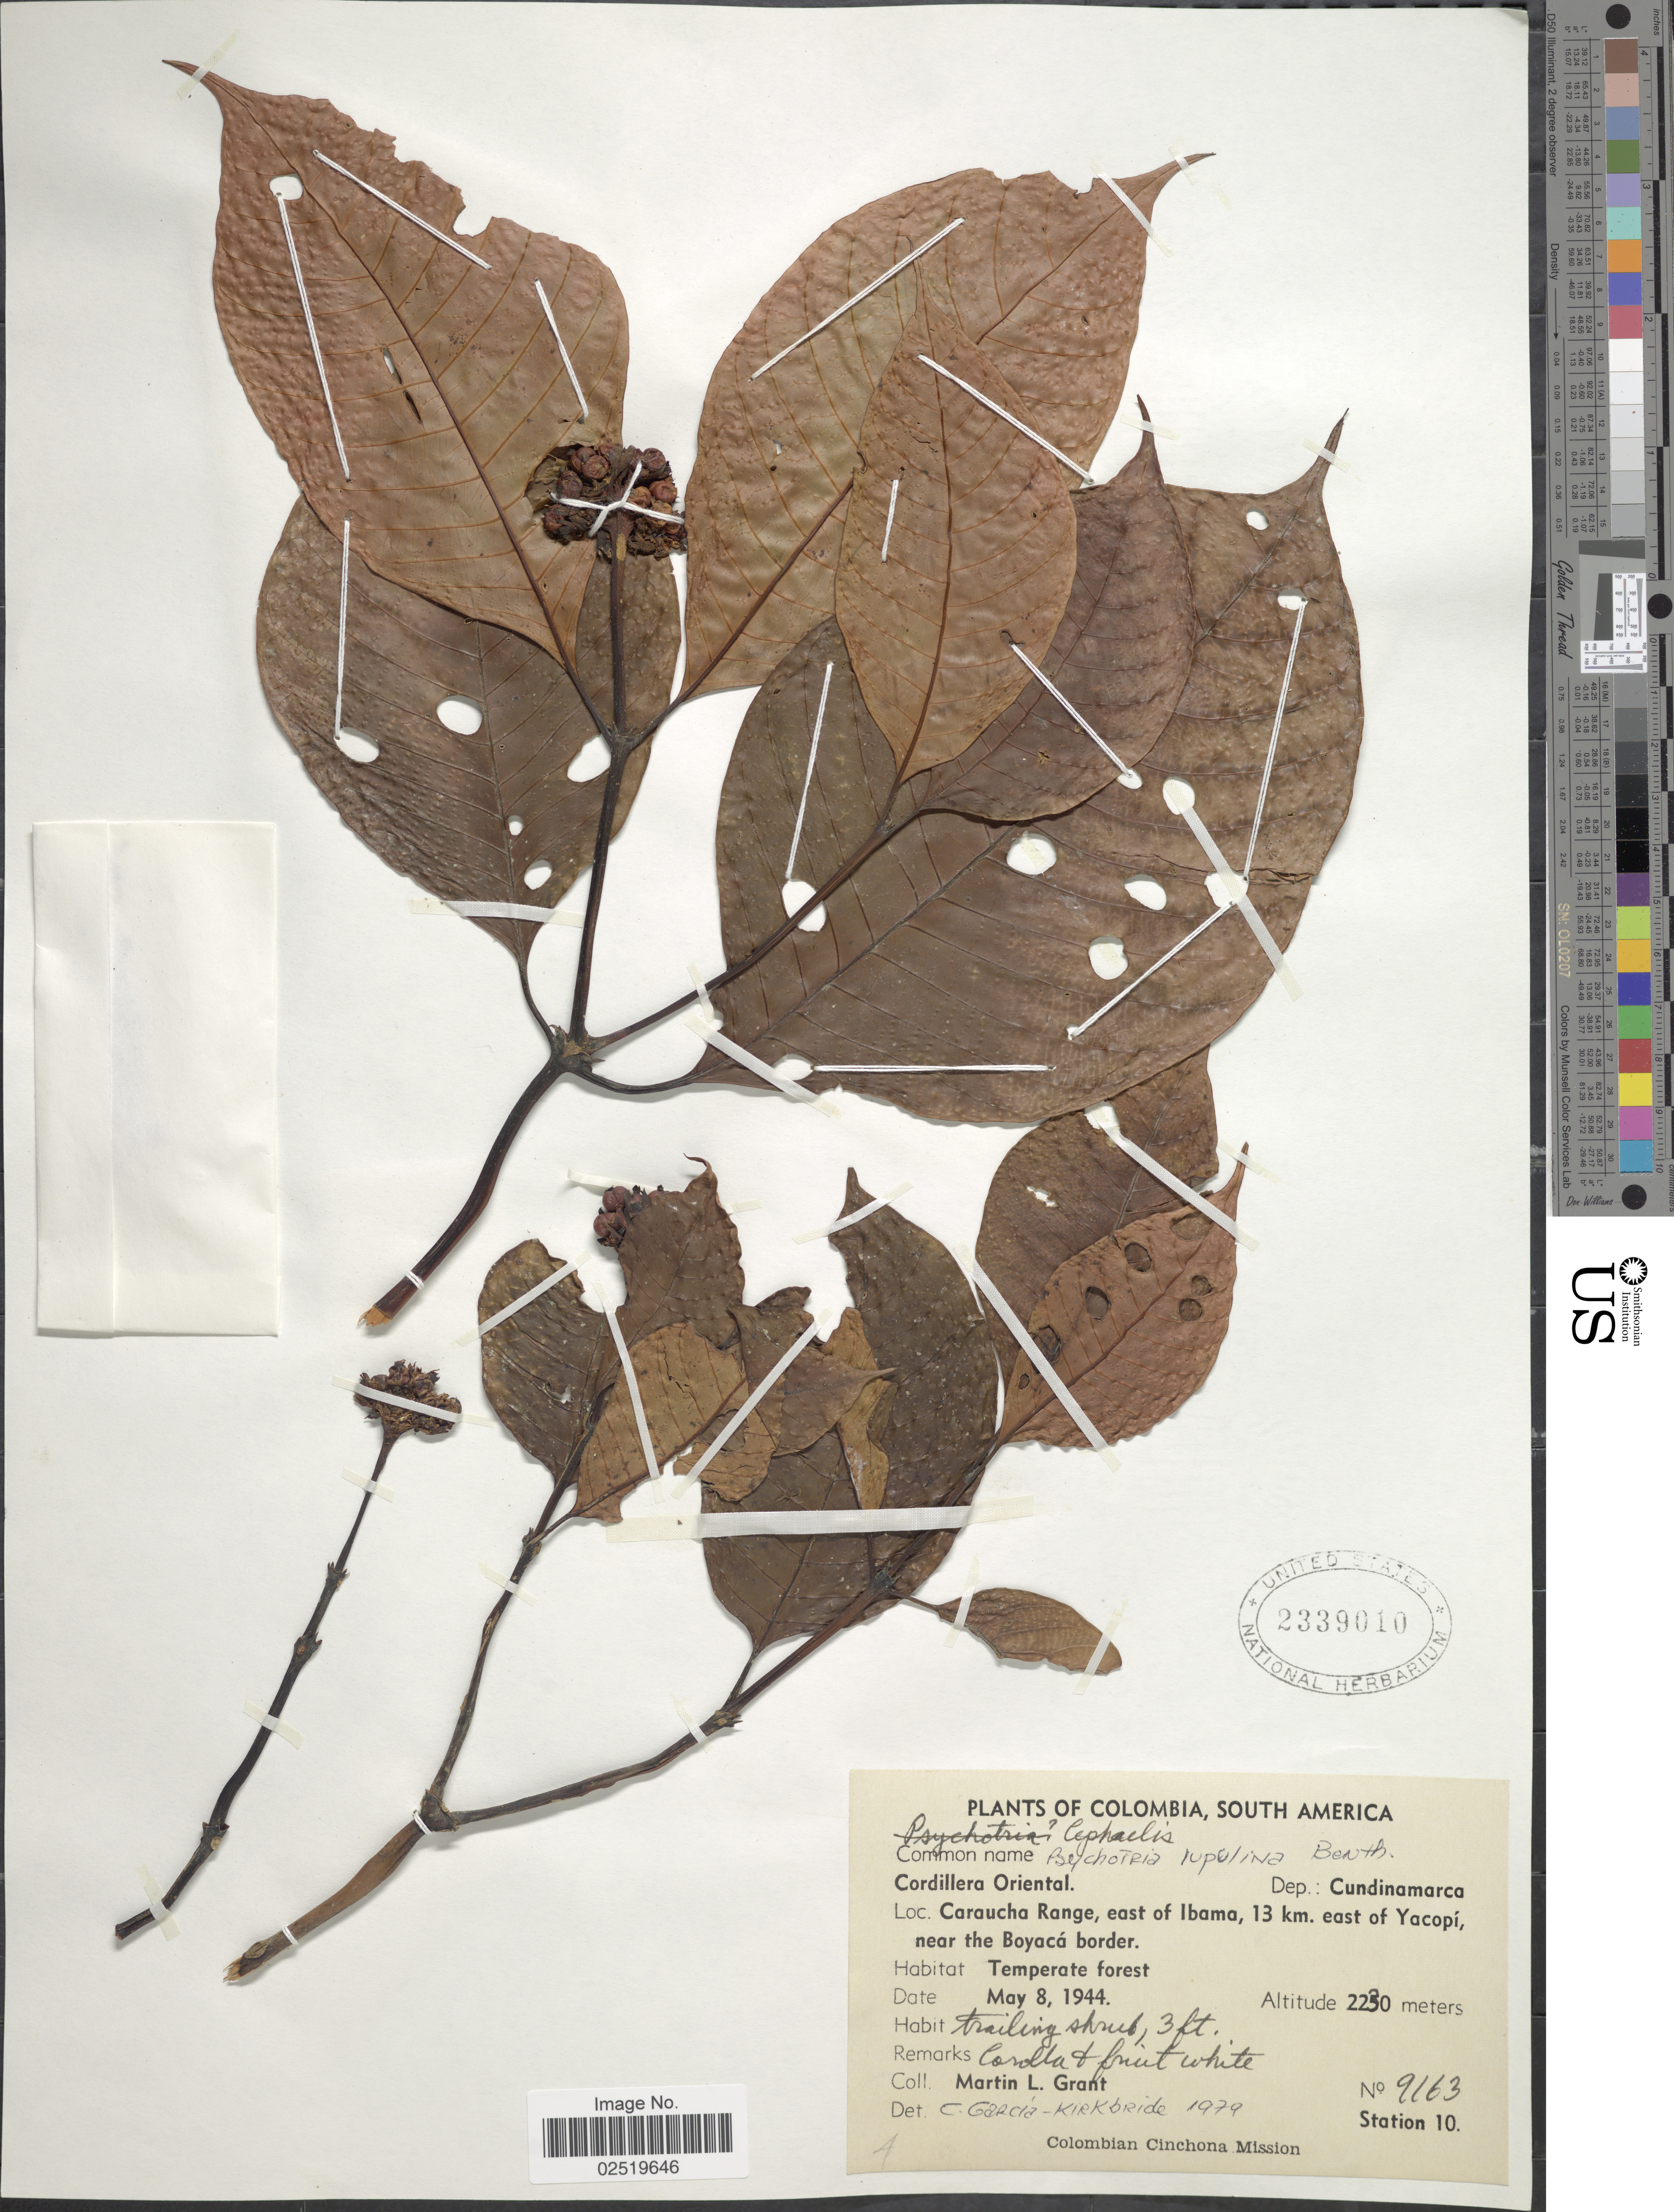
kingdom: Plantae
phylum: Tracheophyta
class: Magnoliopsida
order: Gentianales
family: Rubiaceae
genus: Psychotria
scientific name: Psychotria lupulina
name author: Benth.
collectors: M. L. Grant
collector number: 9163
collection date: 1944-05-08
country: Colombia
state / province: Cundinamarca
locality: Cordillera Oriental, Caraucha Range, east of Ibama, 13 km. east of Yacopi, near the Boyaca border.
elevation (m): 2230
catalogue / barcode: US 2339010